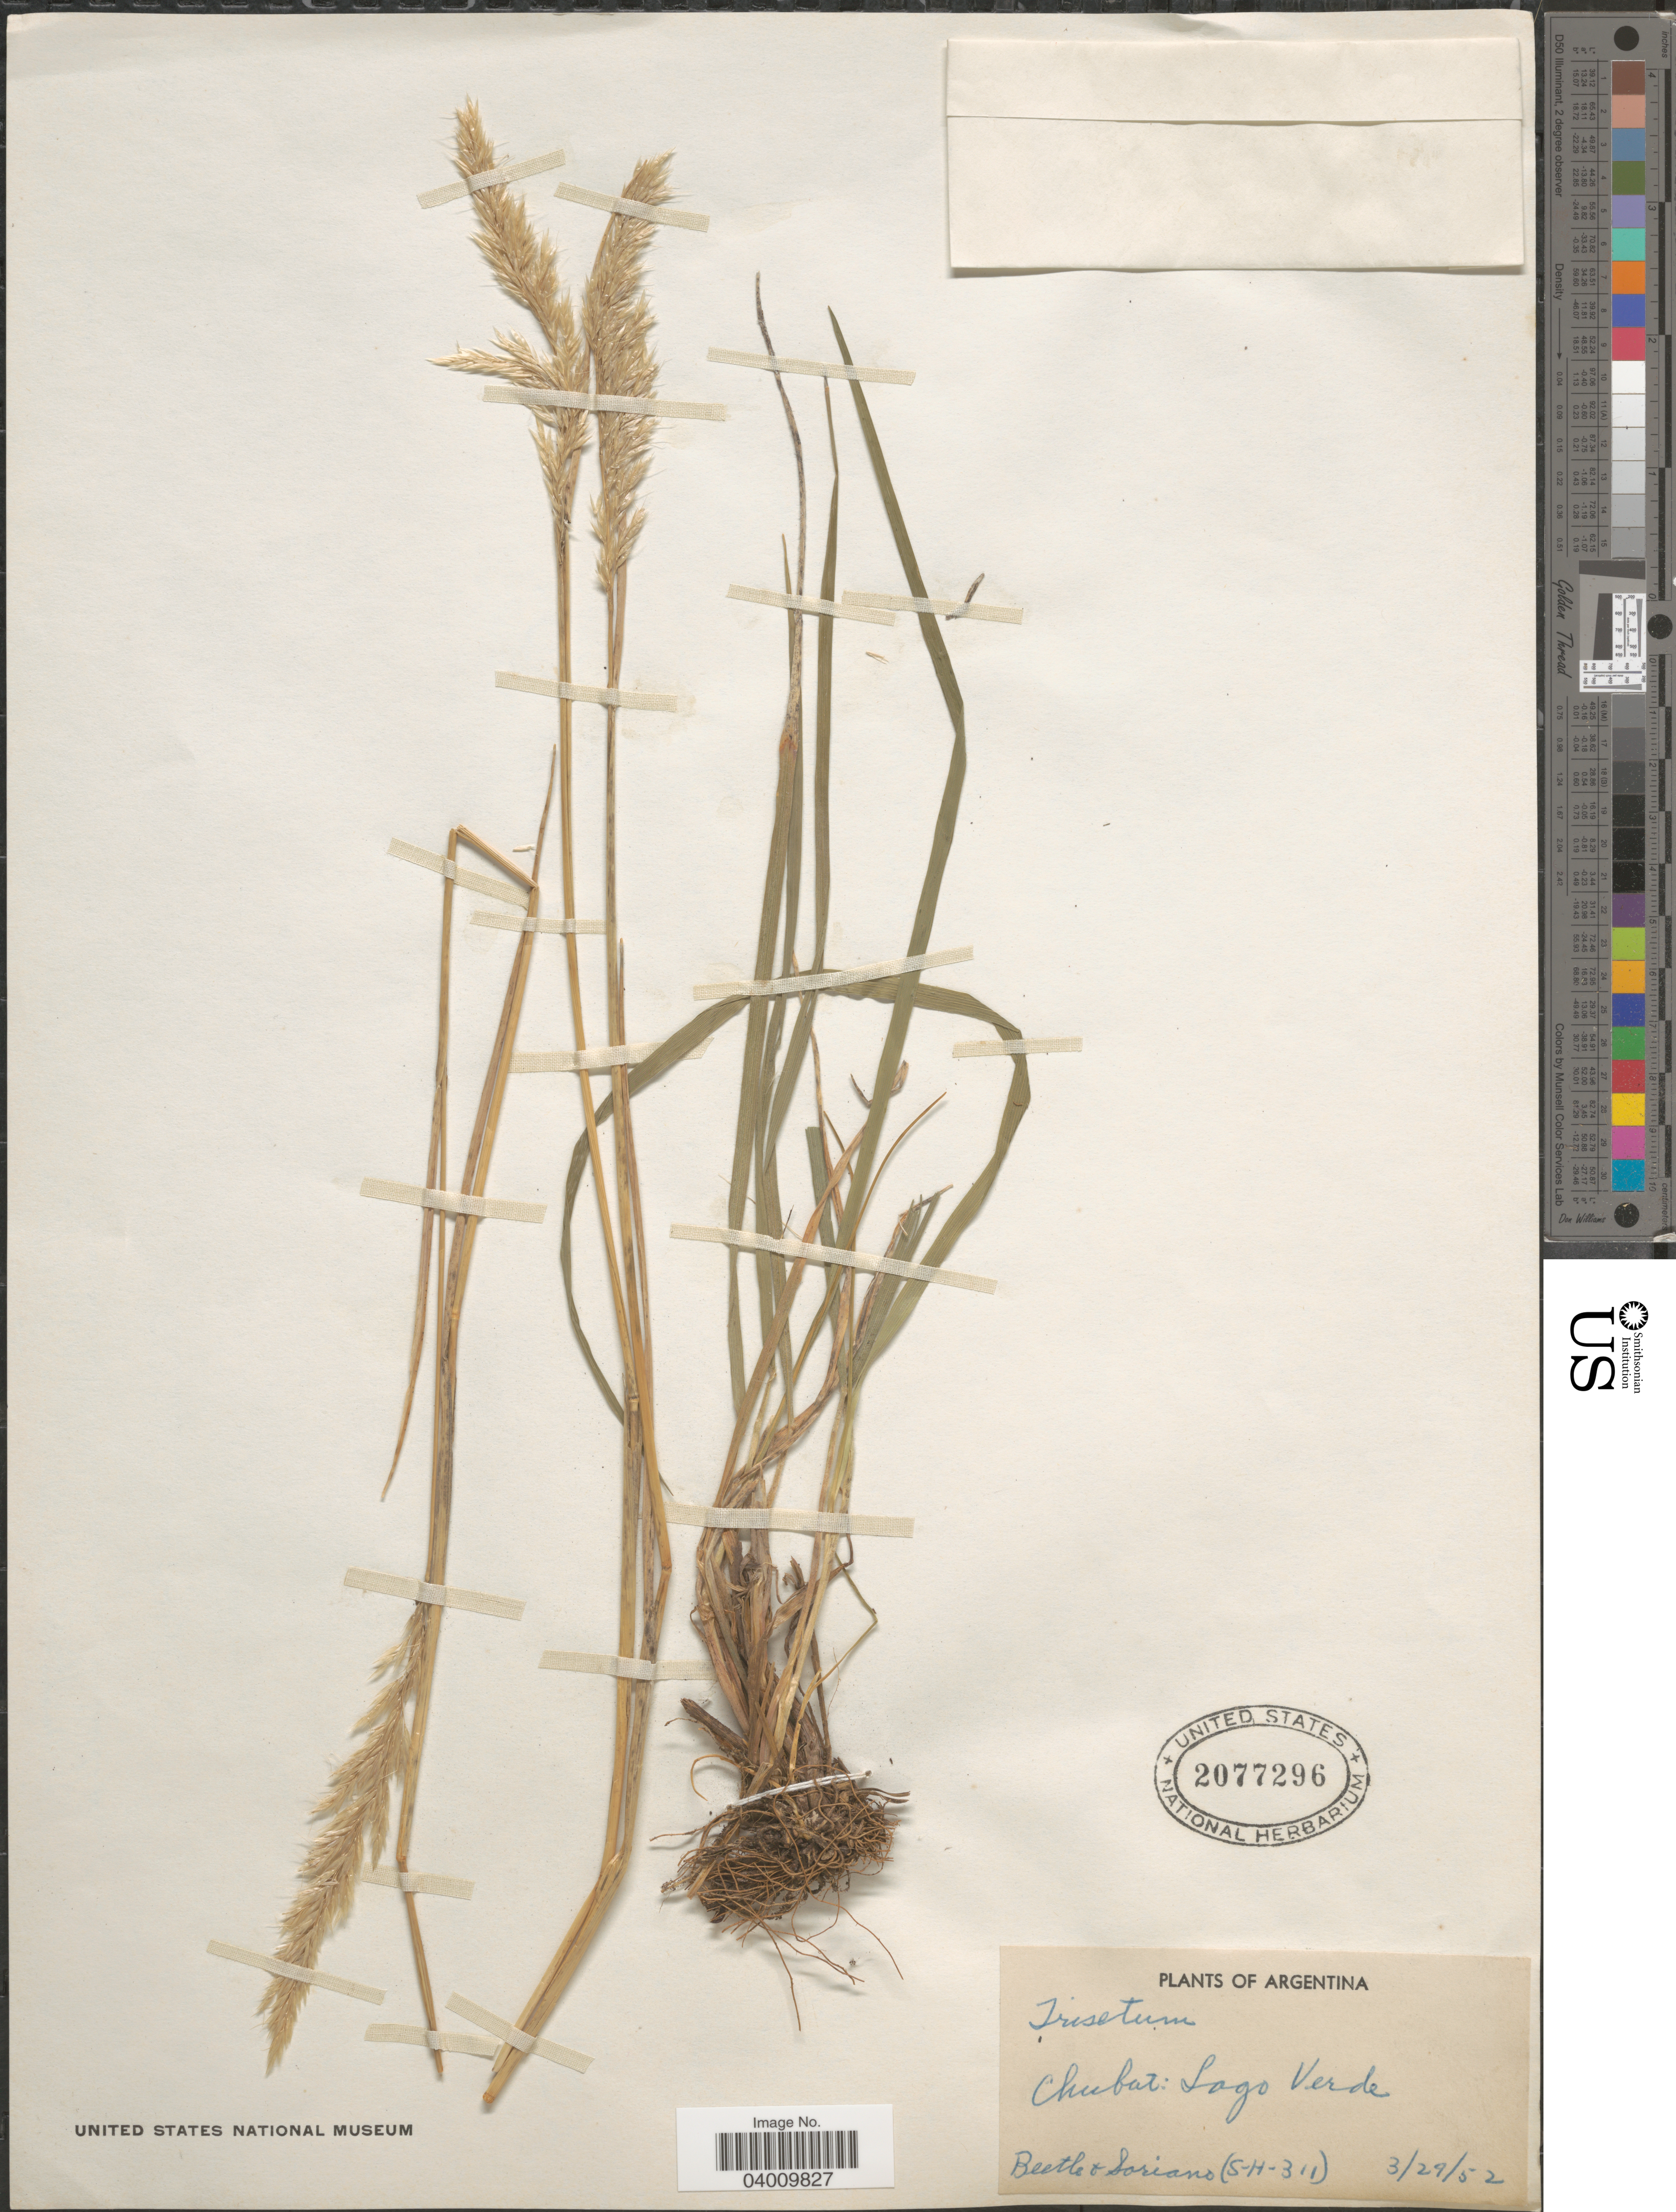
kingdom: Plantae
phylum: Tracheophyta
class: Liliopsida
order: Poales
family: Poaceae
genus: Koeleria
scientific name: Koeleria sp.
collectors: Beetle & -. Soriano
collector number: S-H-311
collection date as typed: Transcribed d/m/y: 29/3/52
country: Argentina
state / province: Chubut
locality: Lago Verde.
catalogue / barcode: US 2077296